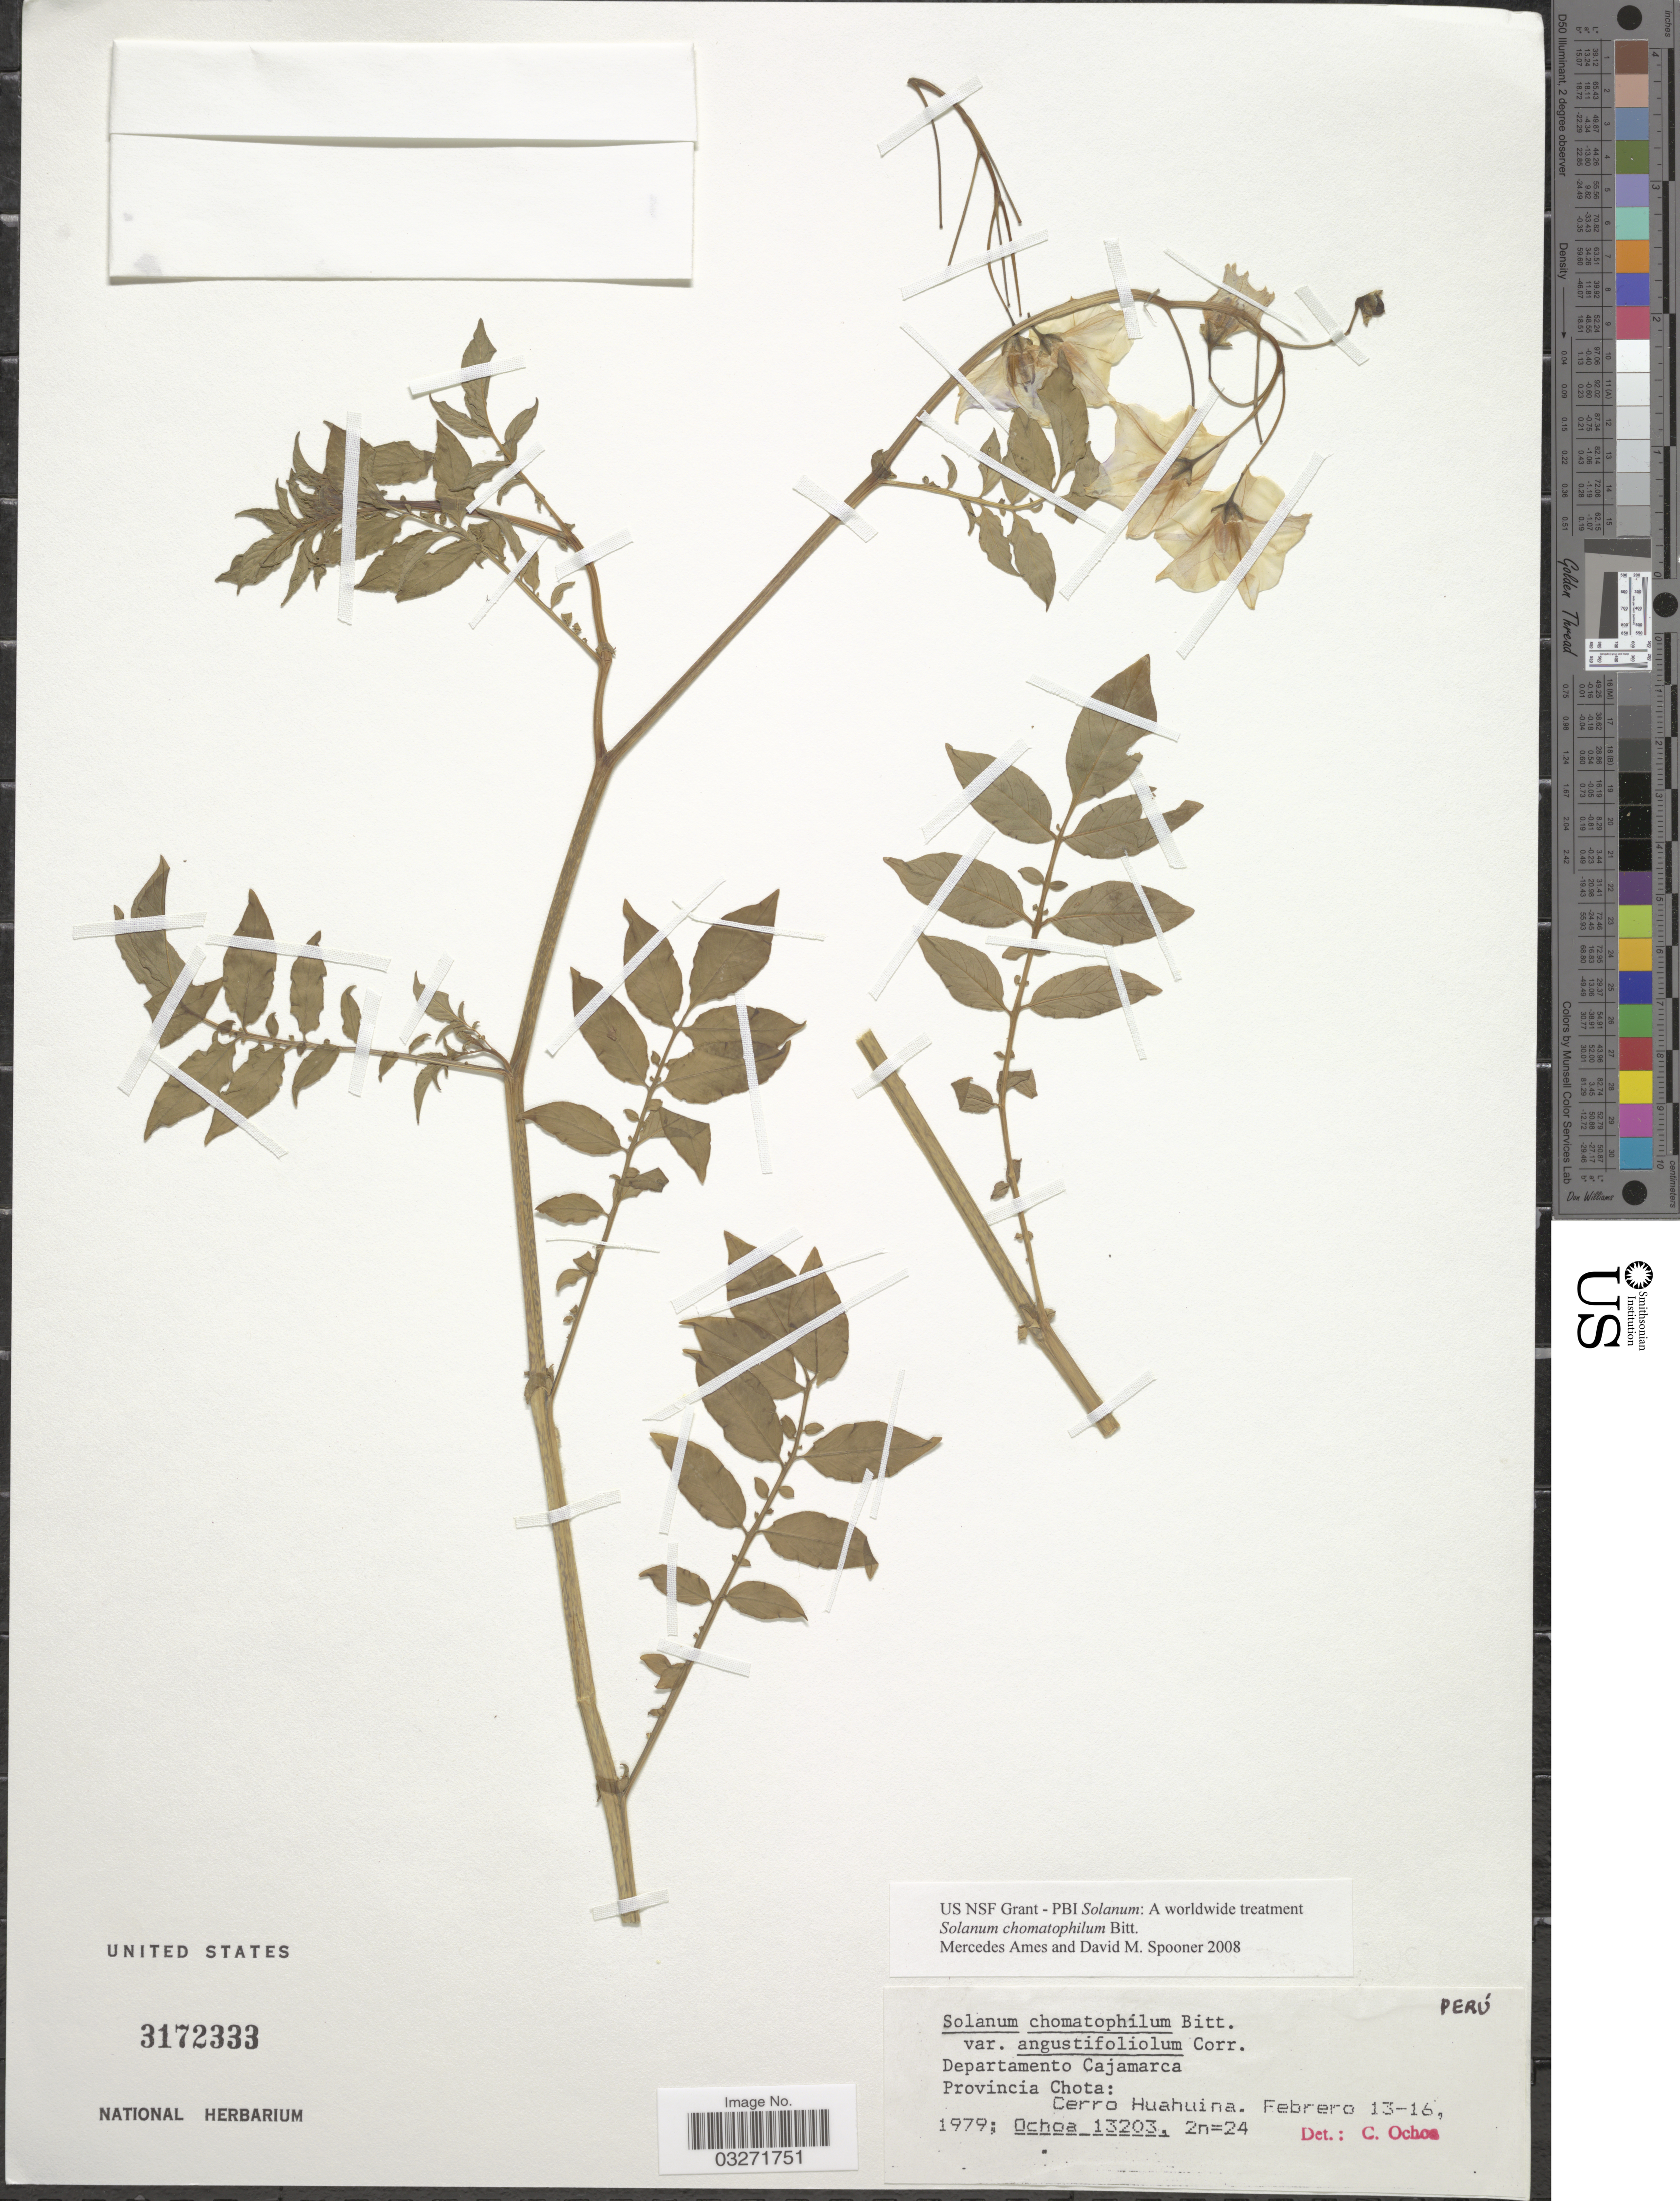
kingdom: Plantae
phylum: Tracheophyta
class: Magnoliopsida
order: Solanales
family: Solanaceae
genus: Solanum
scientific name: Solanum chomatophilum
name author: Bitter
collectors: -. Ochoa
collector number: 13203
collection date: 1979-02-13/1979-02-16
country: Peru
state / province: Cajamarca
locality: Departamento Cajamarca. Provincia Chota: Cerro Huahuina.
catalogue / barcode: US 3172333